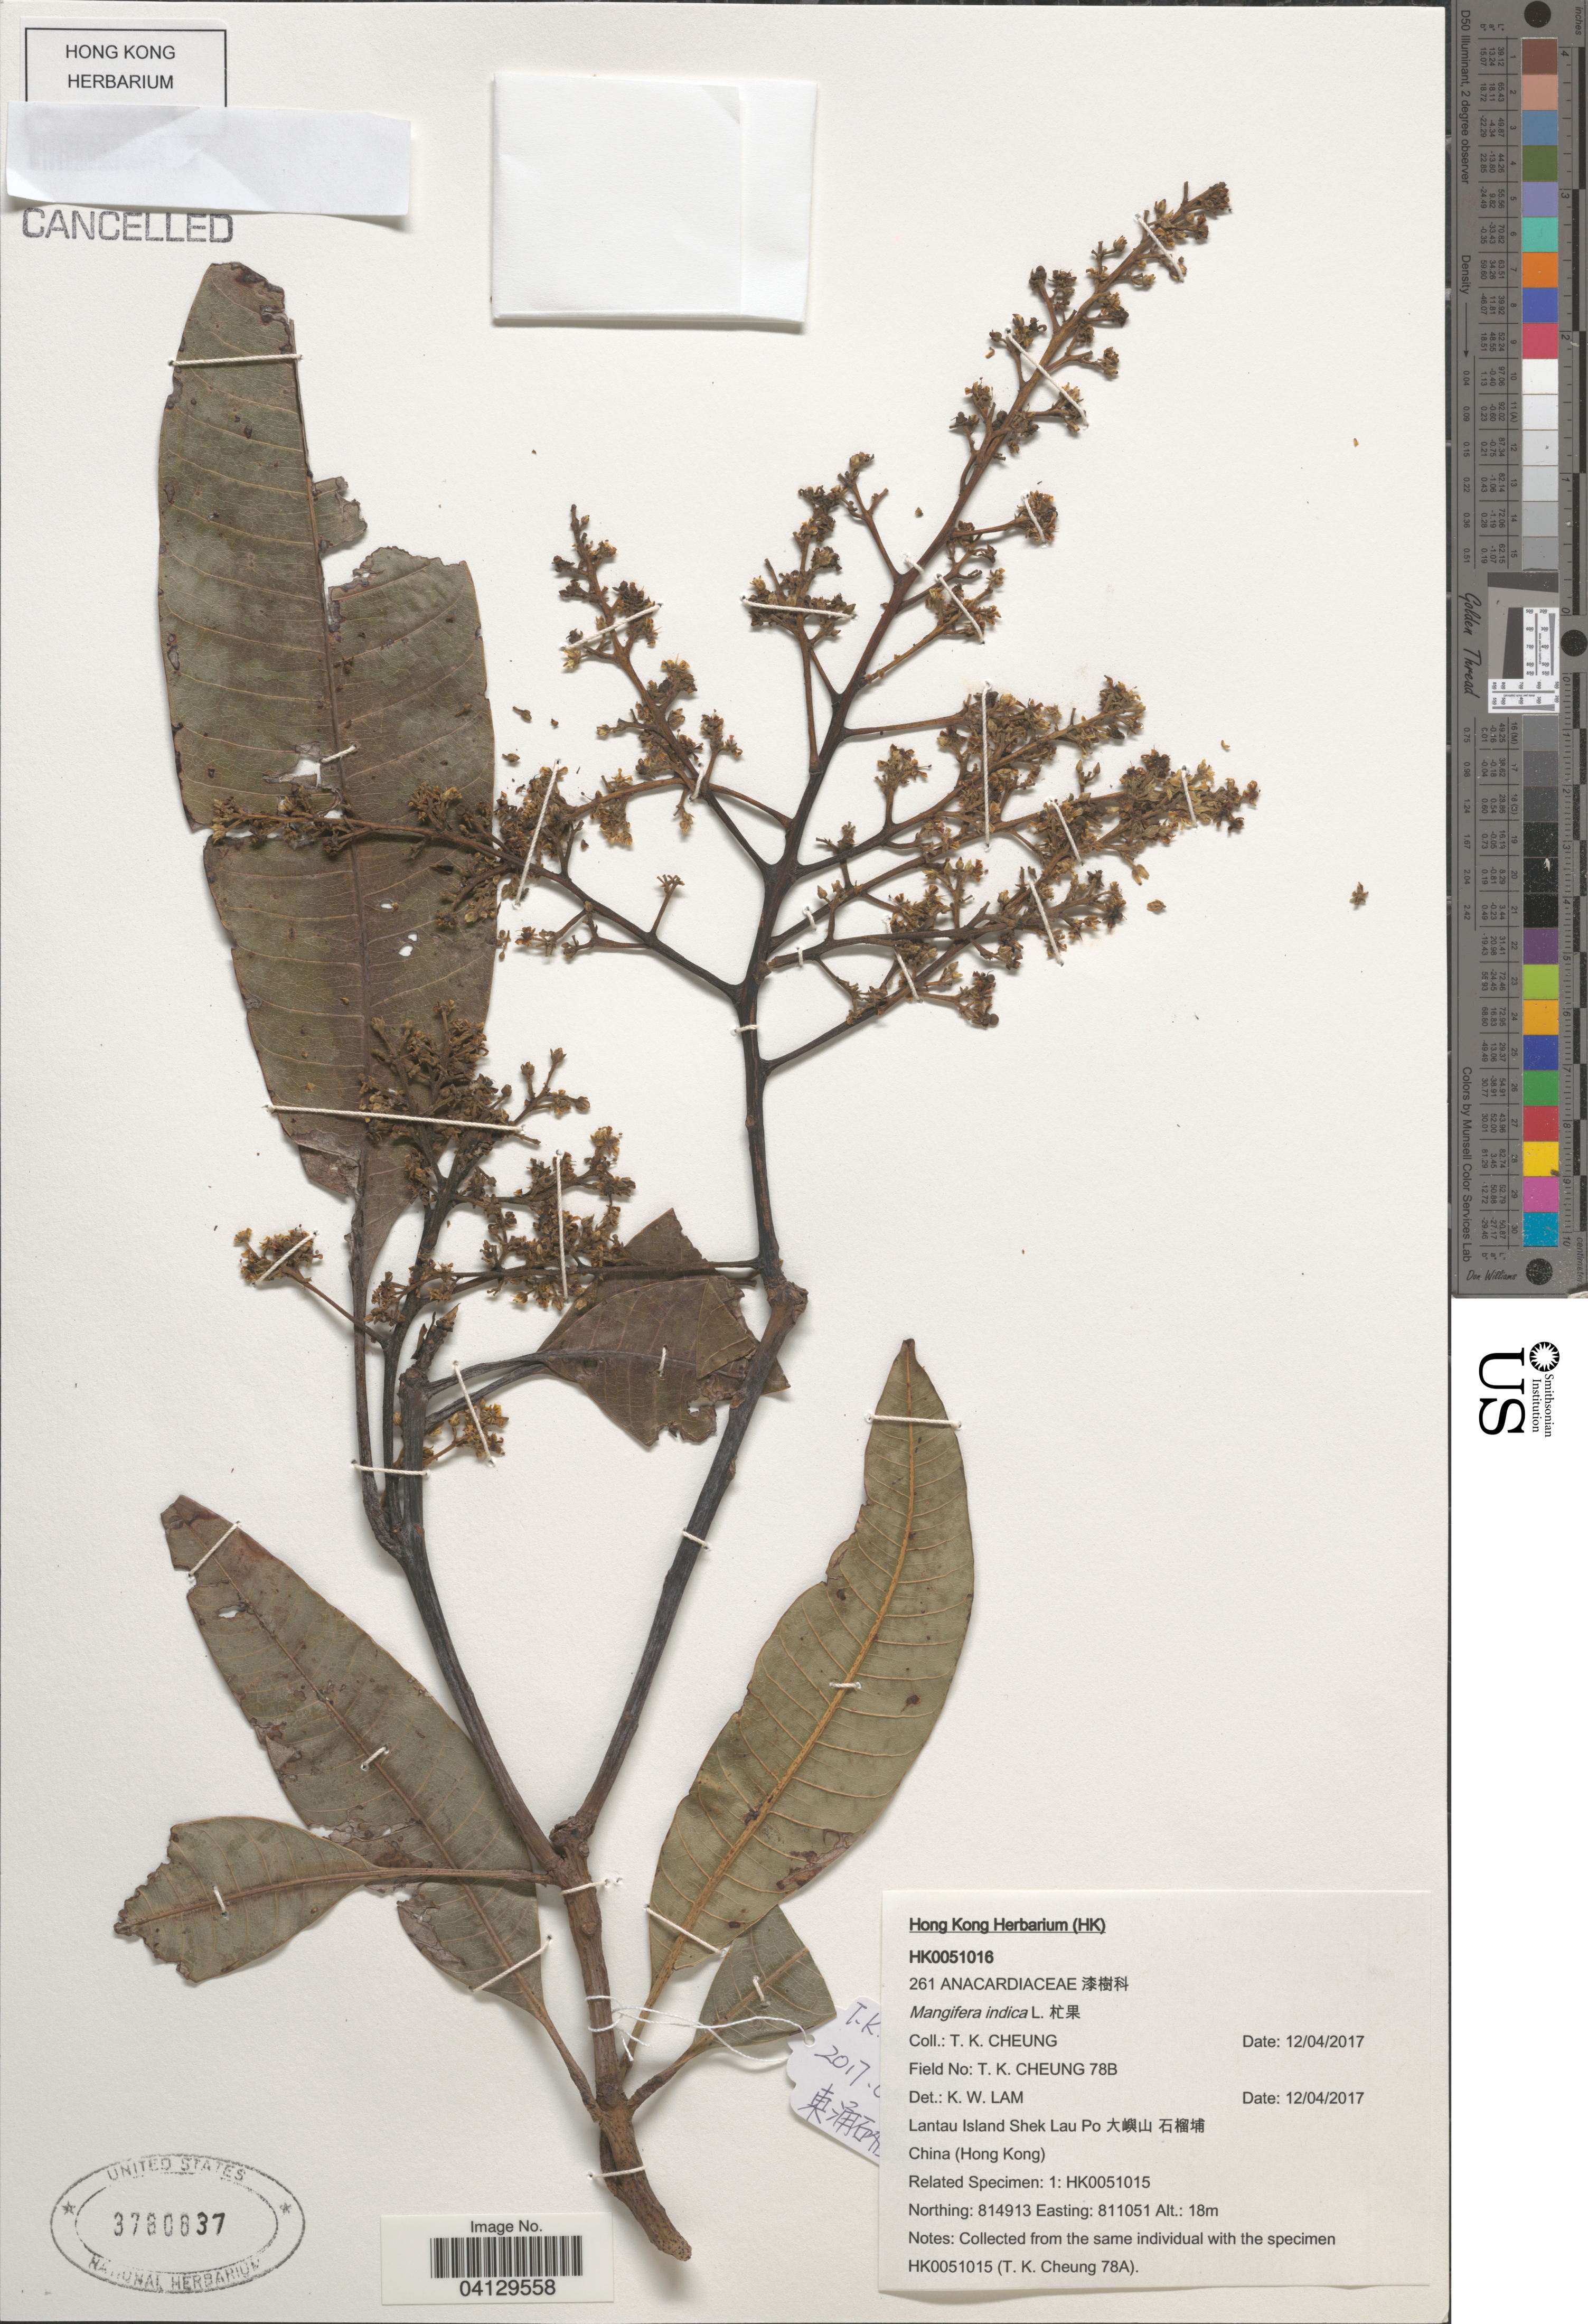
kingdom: Plantae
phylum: Tracheophyta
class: Magnoliopsida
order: Sapindales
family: Anacardiaceae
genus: Mangifera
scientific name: Mangifera indica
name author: L.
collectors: T. Cheung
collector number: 78B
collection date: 2017-04-12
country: China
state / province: Hong Kong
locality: Lantau Island Shek Lau Po X.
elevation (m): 18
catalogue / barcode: US 3780837